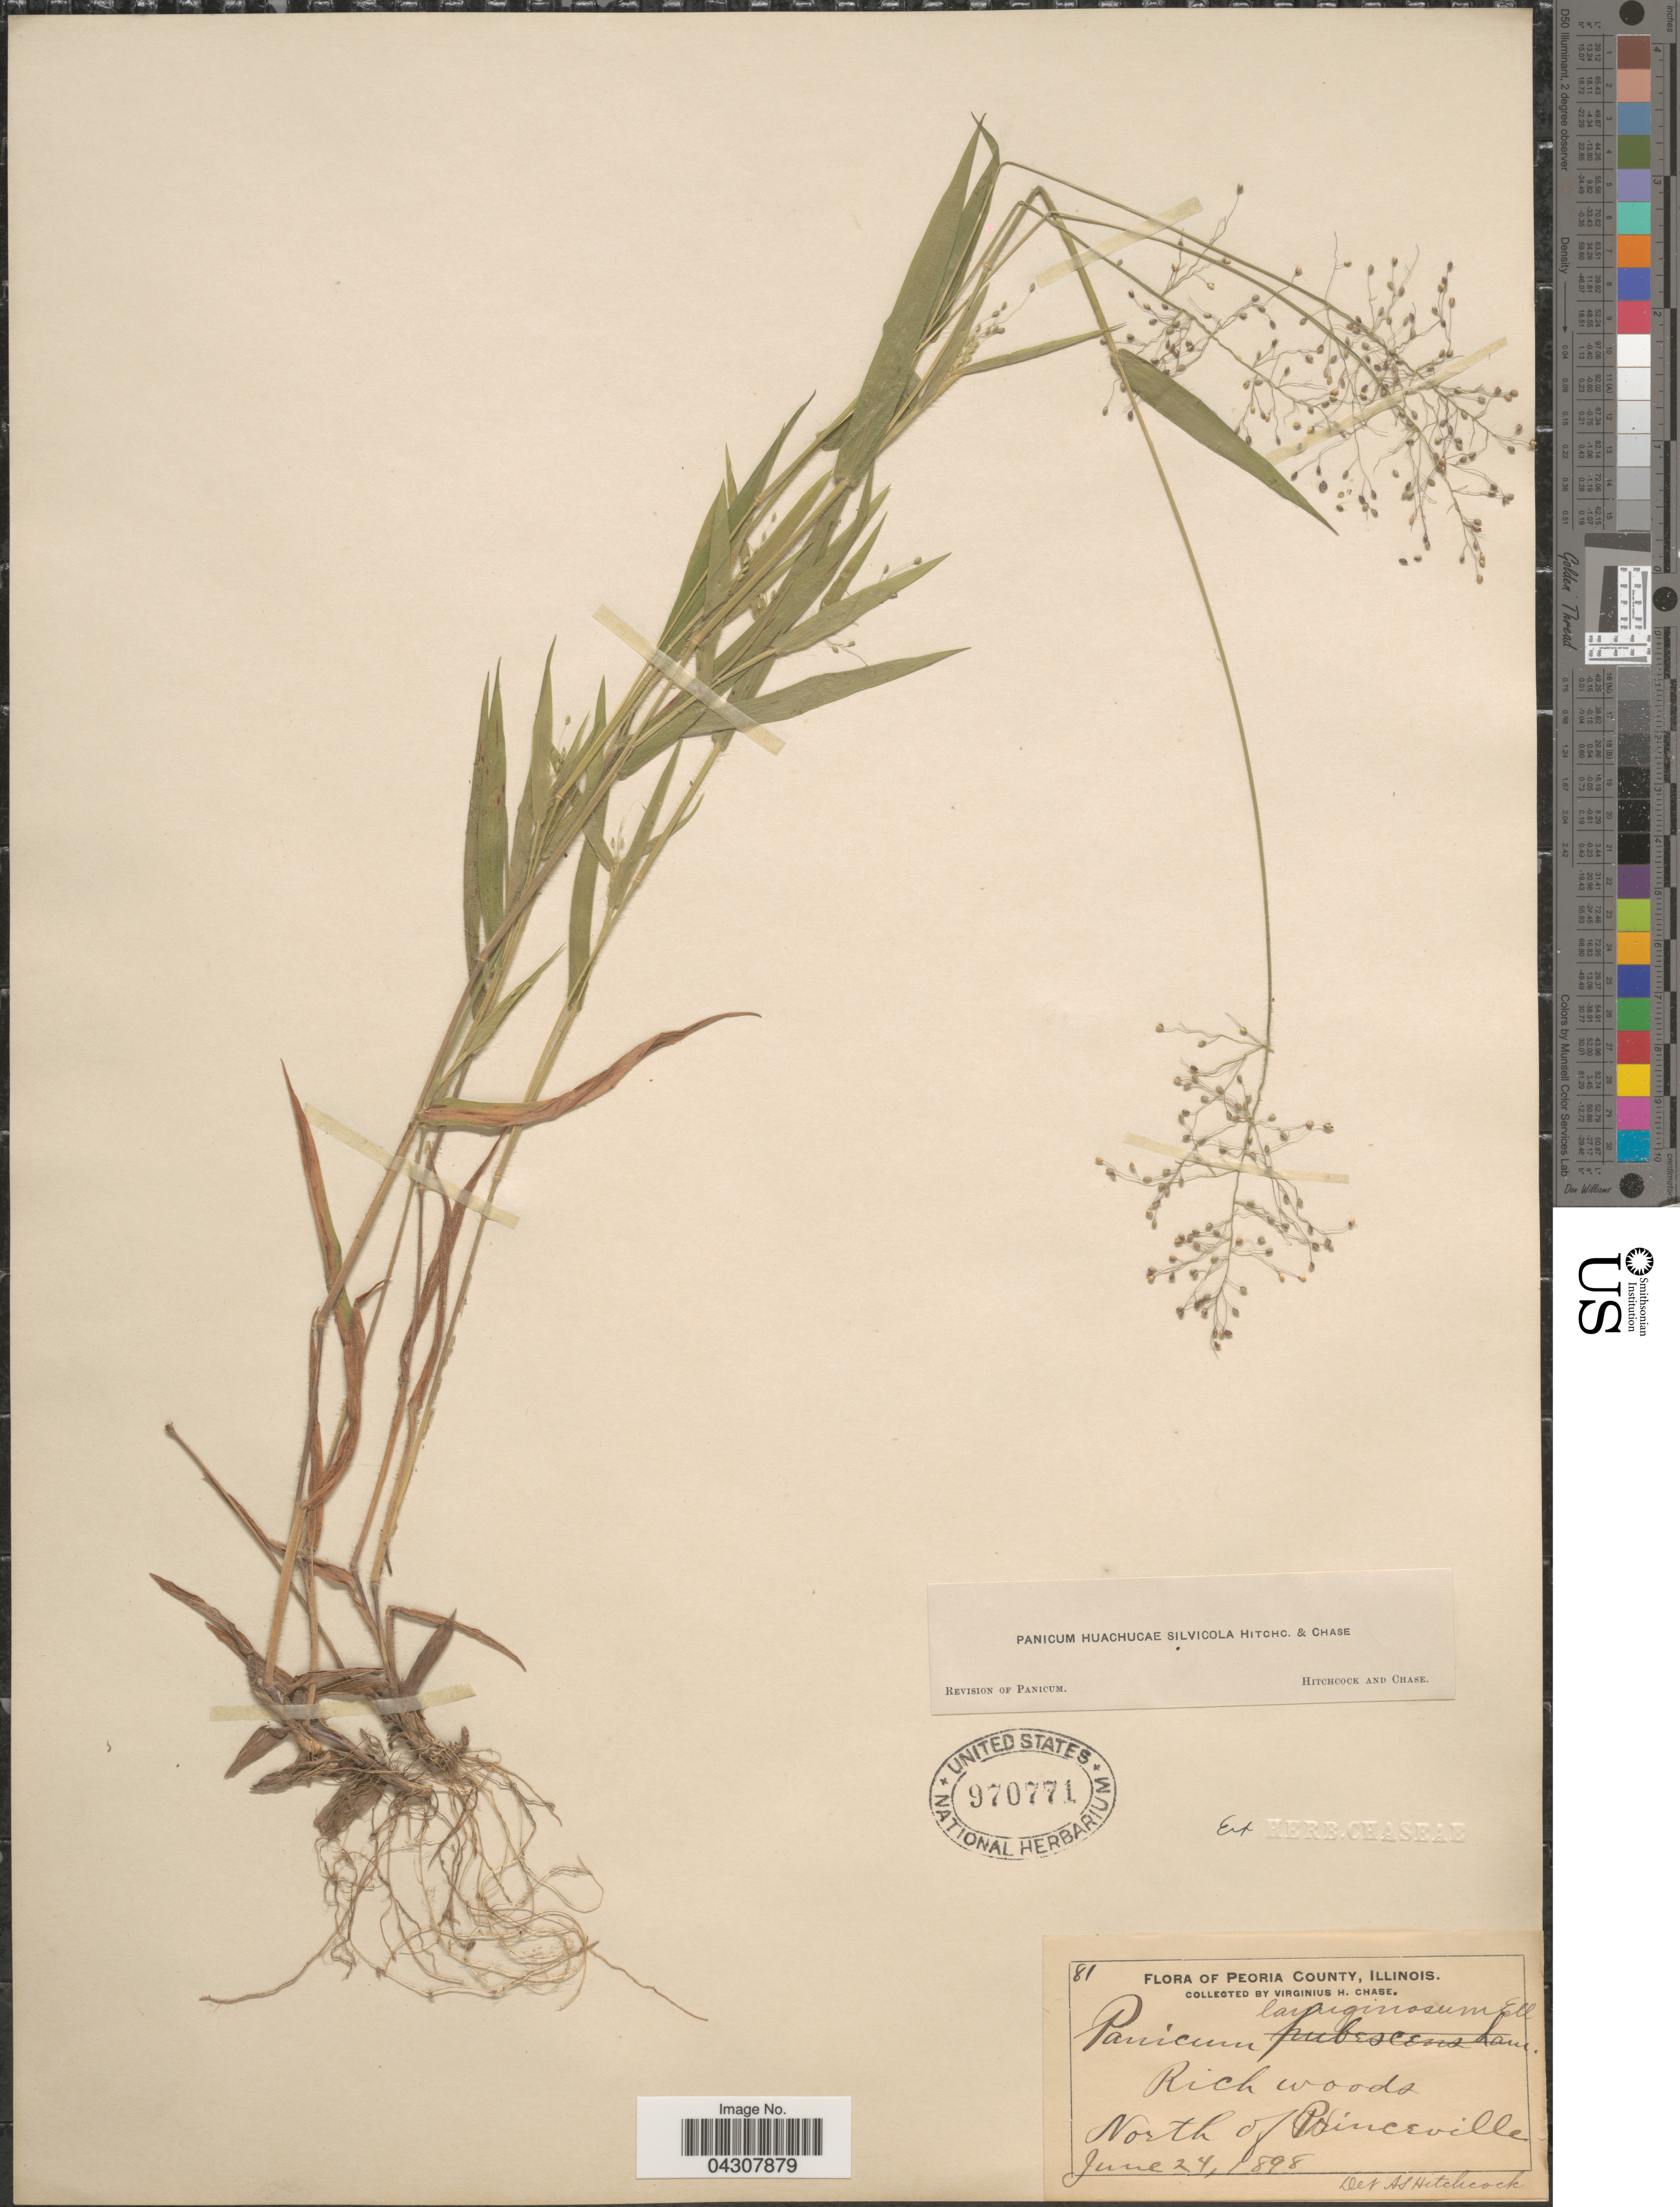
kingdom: Plantae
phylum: Tracheophyta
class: Liliopsida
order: Poales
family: Poaceae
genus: Dichanthelium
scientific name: Dichanthelium acuminatum var. acuminatum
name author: (Sw.) Gould & C.A. Clark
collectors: V. H. Chase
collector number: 81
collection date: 1898-06-24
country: United States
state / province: Illinois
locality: Peoria County. North of Princeville.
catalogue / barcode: US 970771